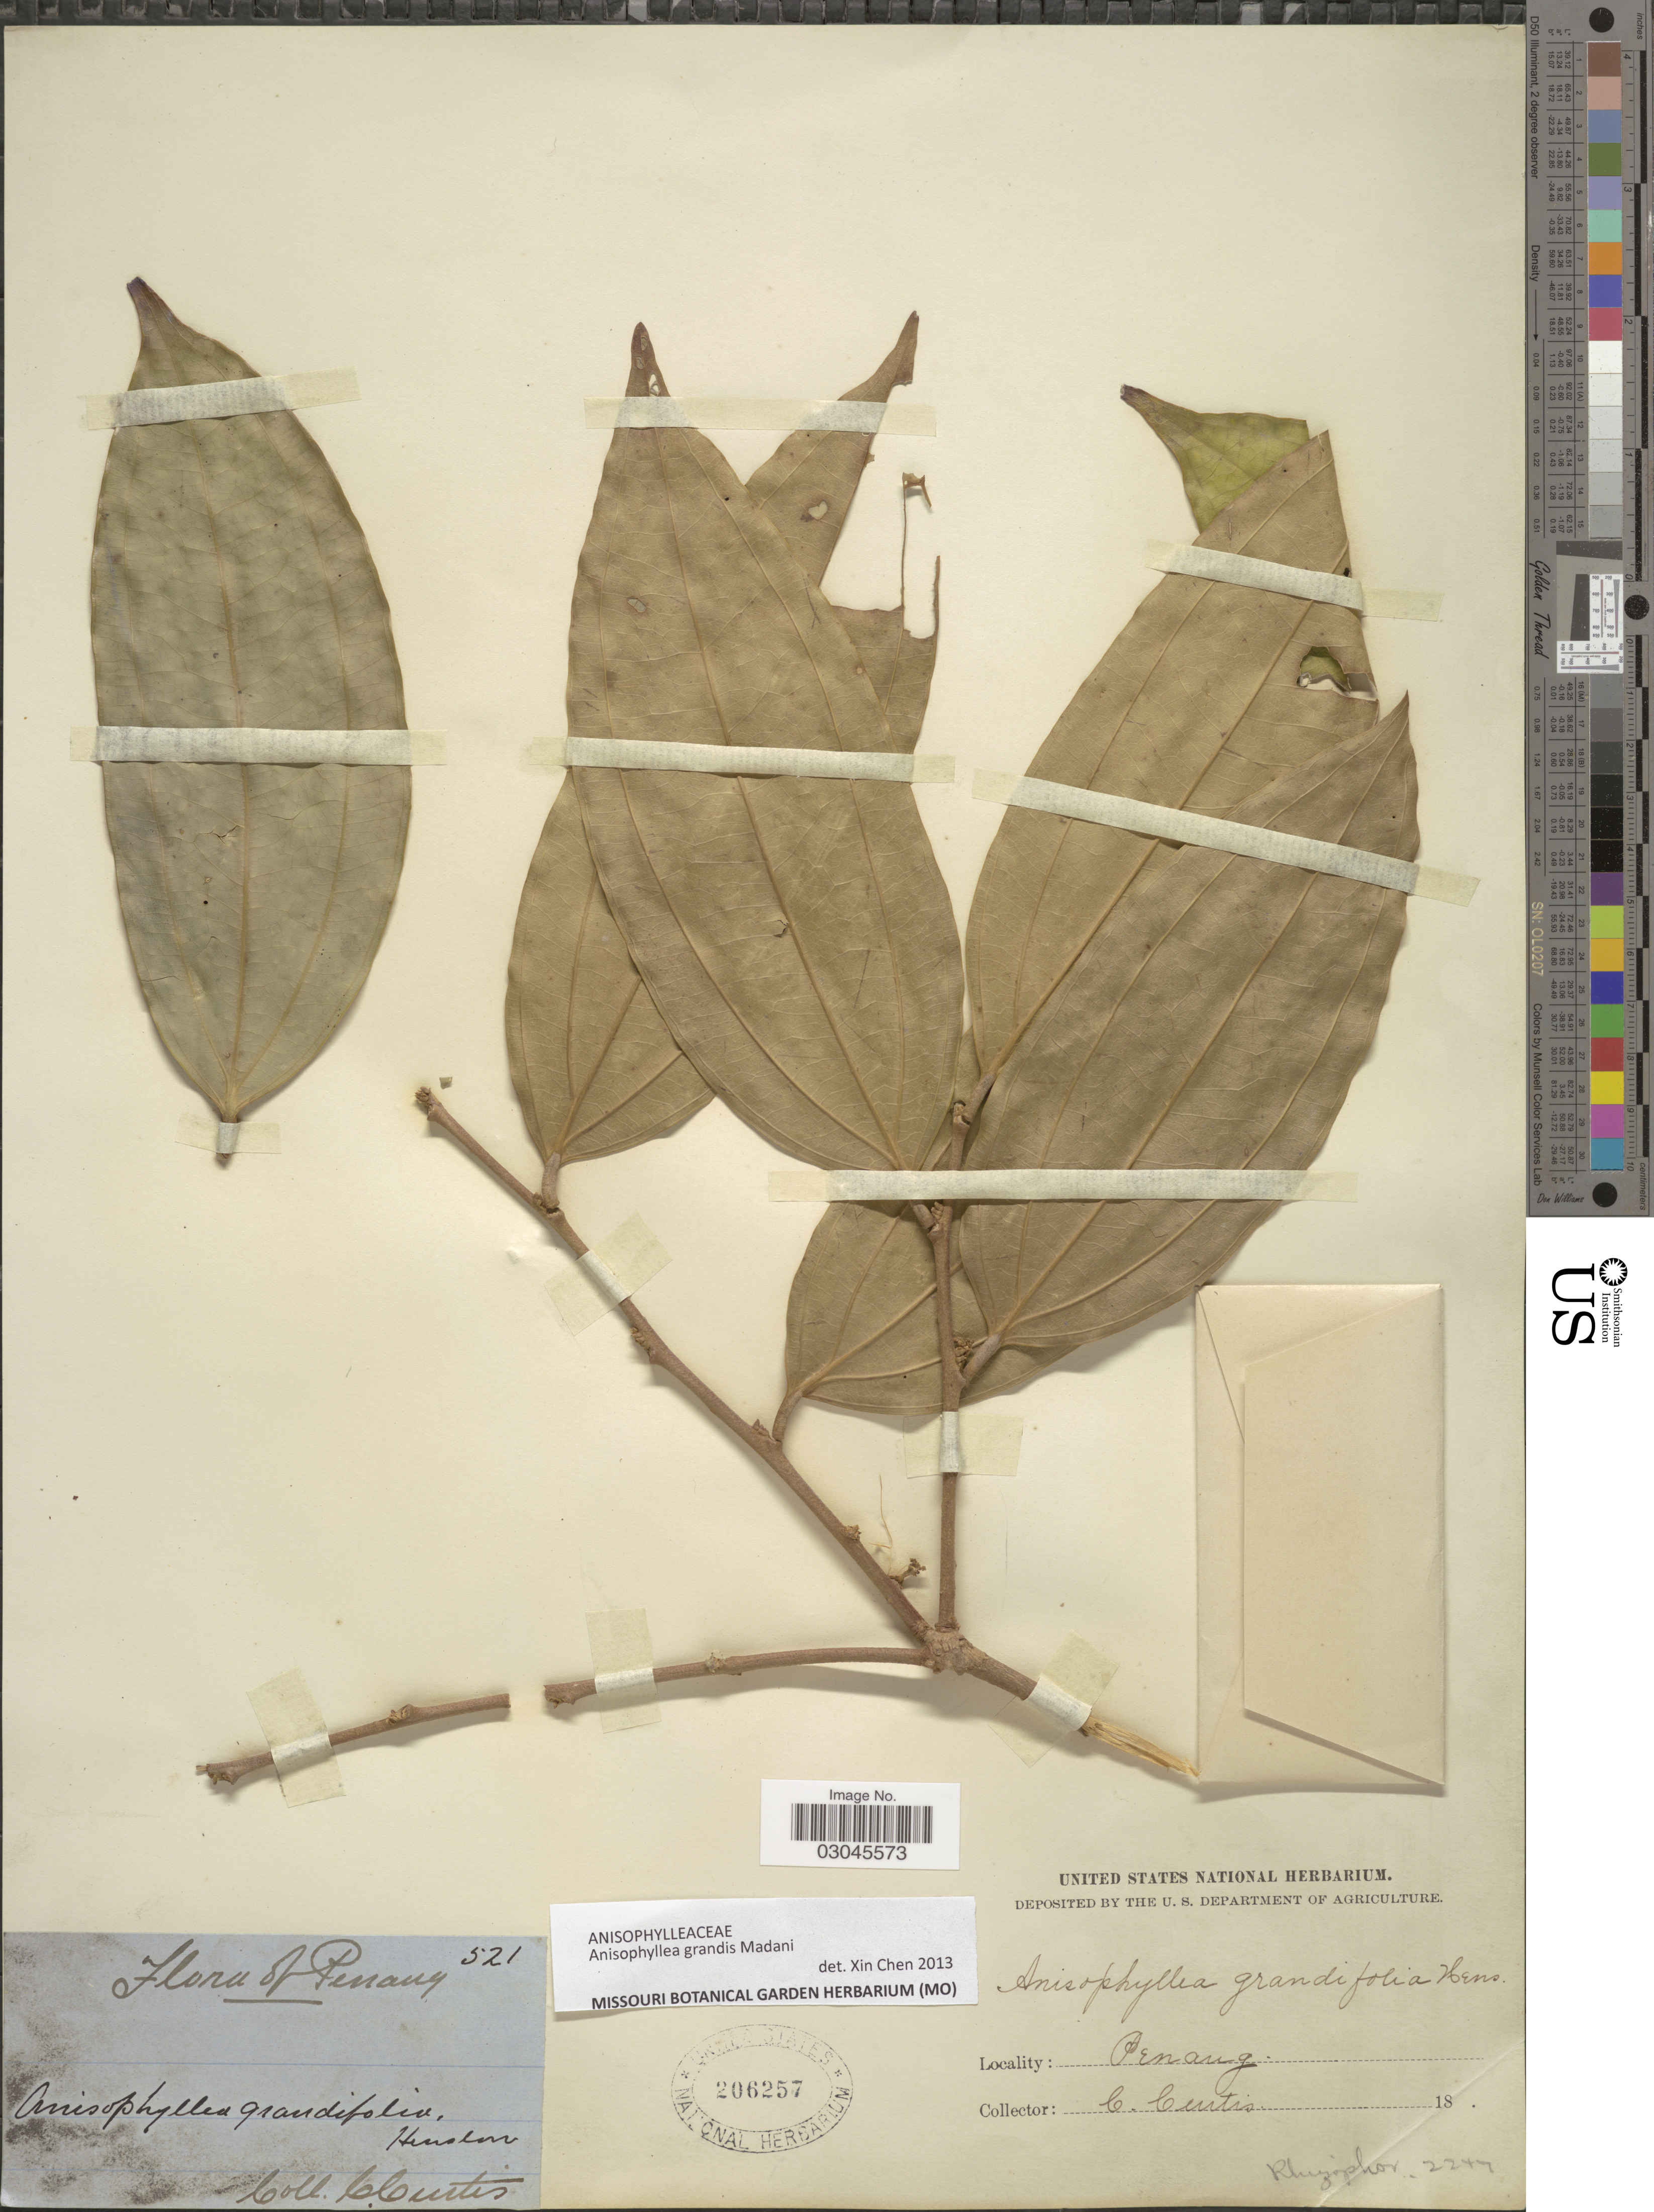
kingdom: Plantae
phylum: Tracheophyta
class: Magnoliopsida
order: Cucurbitales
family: Anisophylleaceae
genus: Anisophyllea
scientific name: Anisophyllea grandis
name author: Burkill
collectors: C. Curtis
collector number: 521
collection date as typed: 18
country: Malaysia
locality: Penang.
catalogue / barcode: US 206257